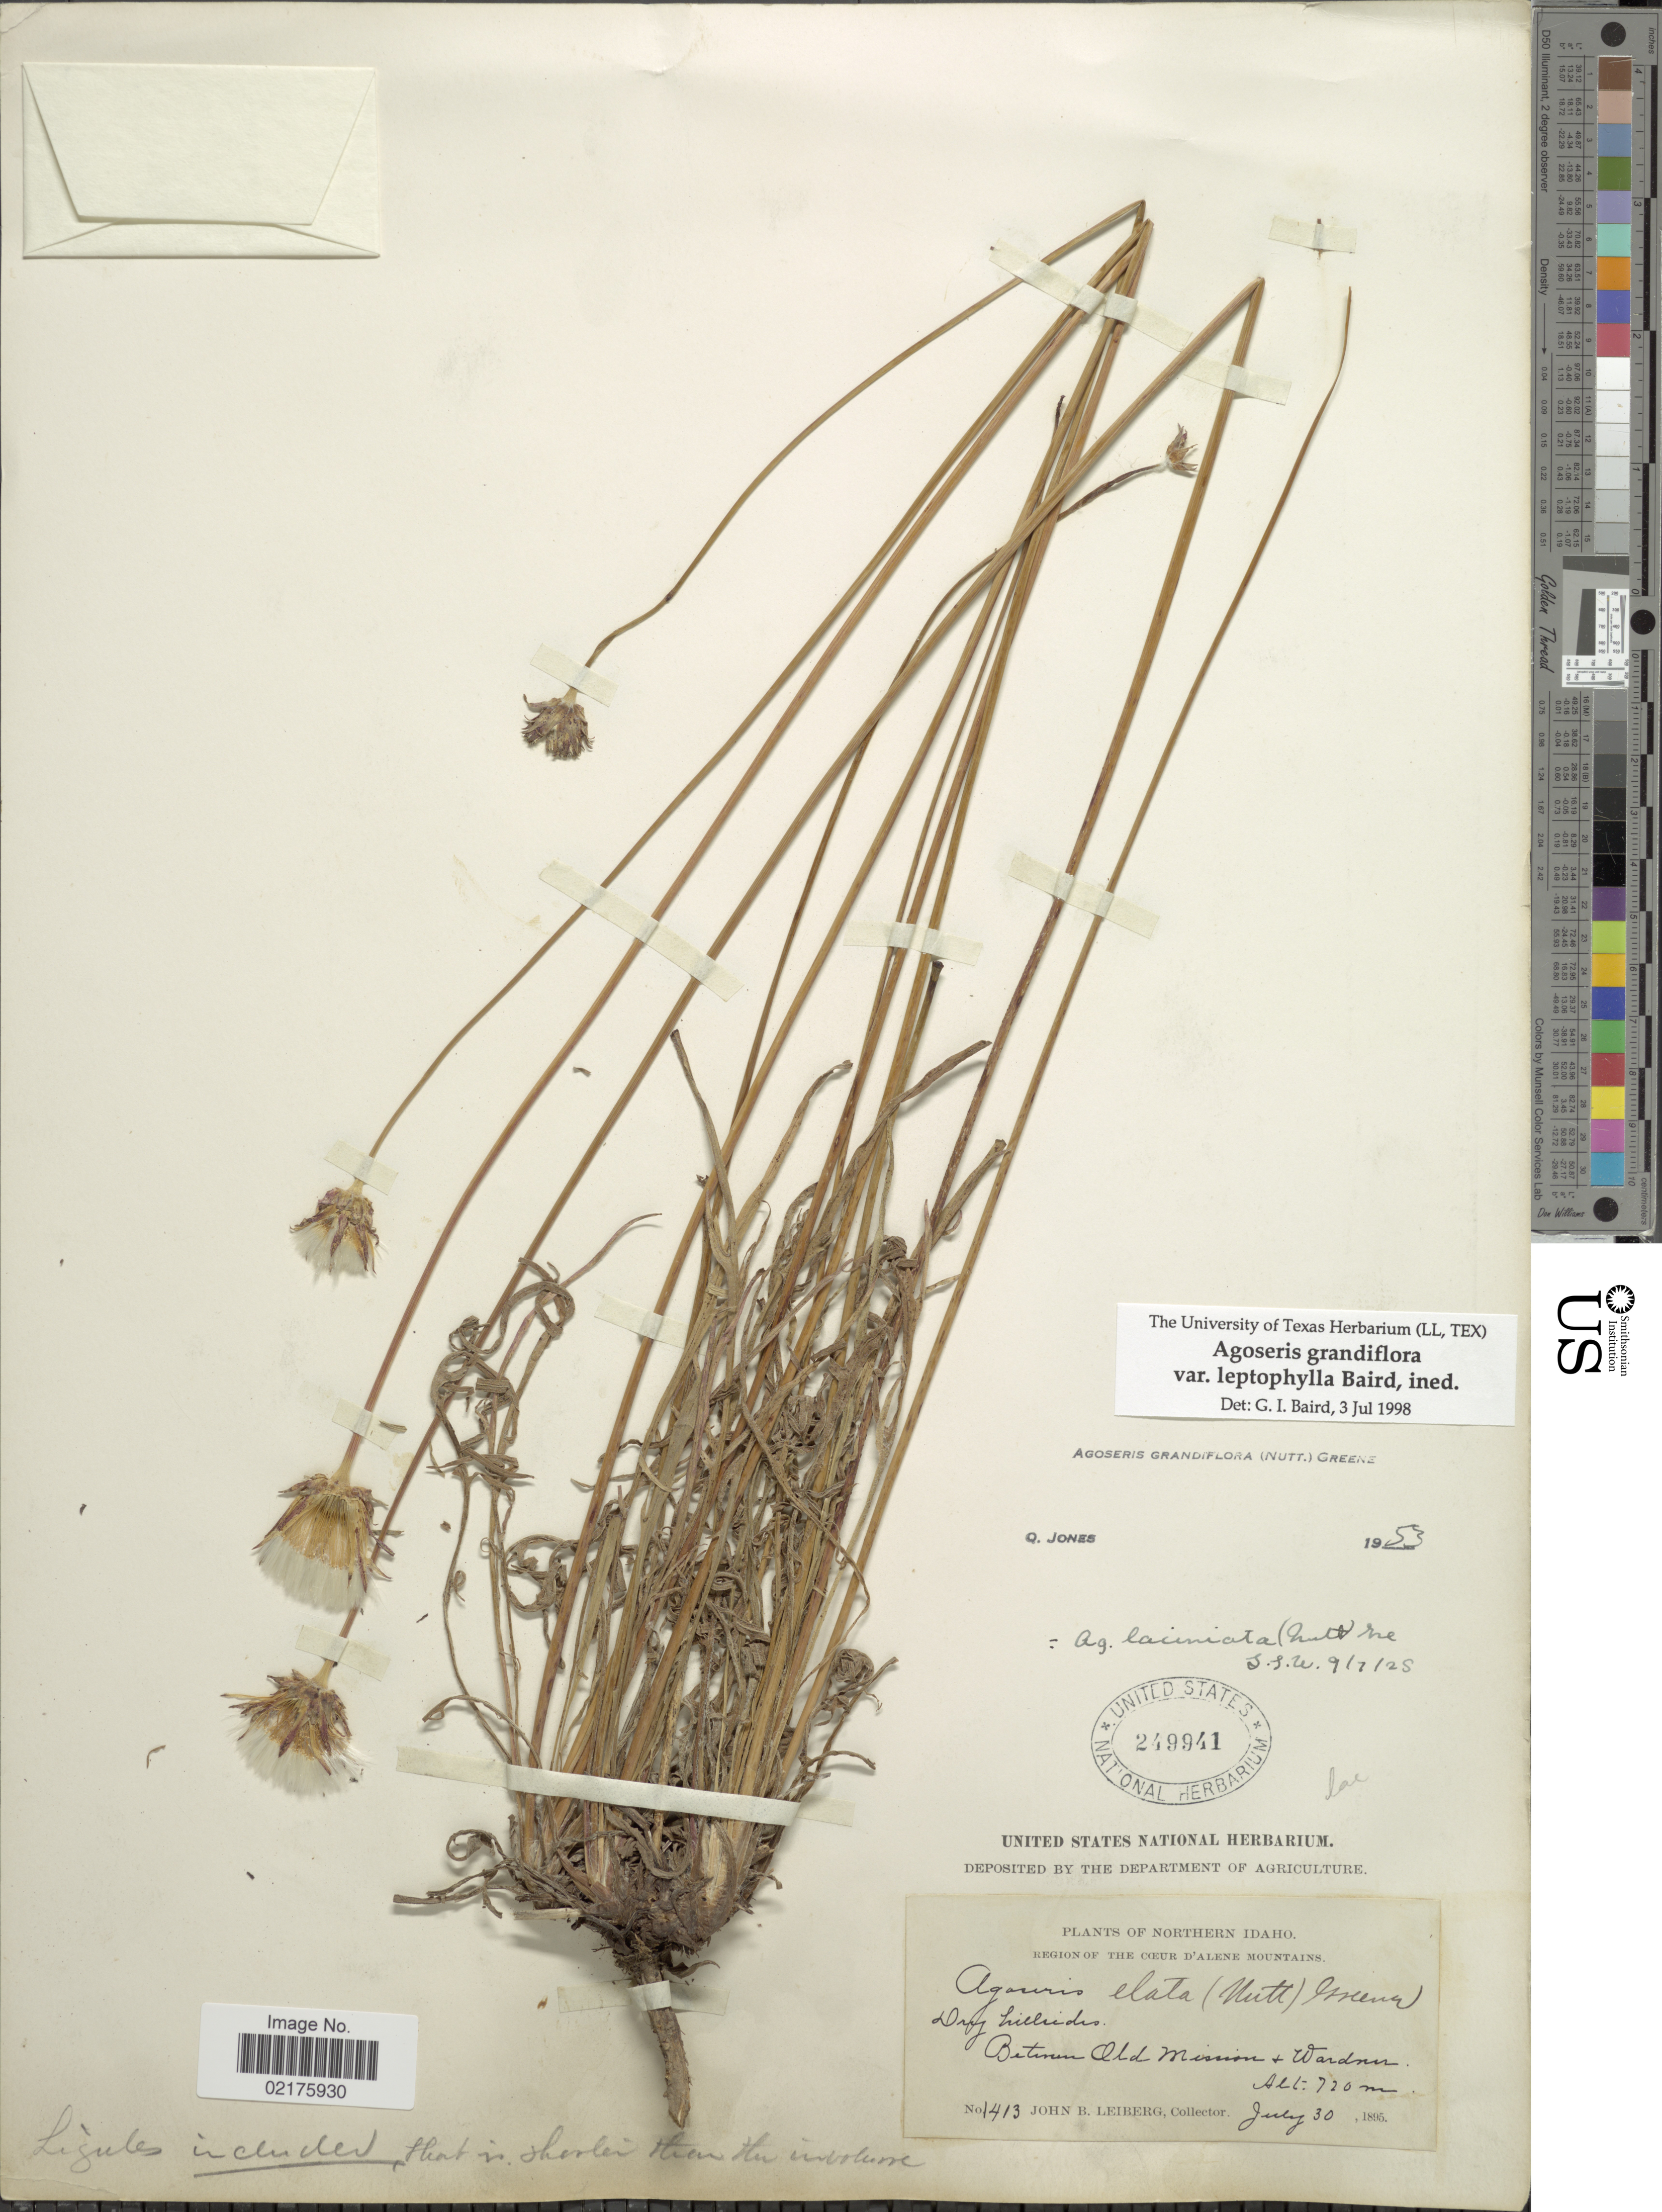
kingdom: Plantae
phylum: Tracheophyta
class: Magnoliopsida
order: Asterales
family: Asteraceae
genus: Agoseris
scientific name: Agoseris grandiflora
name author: (Nutt.) Greene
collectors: J. B. Leiberg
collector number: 1413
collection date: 1895-07-30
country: United States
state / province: Idaho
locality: Northern Idaho, Region of the Coeur D'Alene Mountains, Between Old Mission and Wardner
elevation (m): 720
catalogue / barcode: US 249941